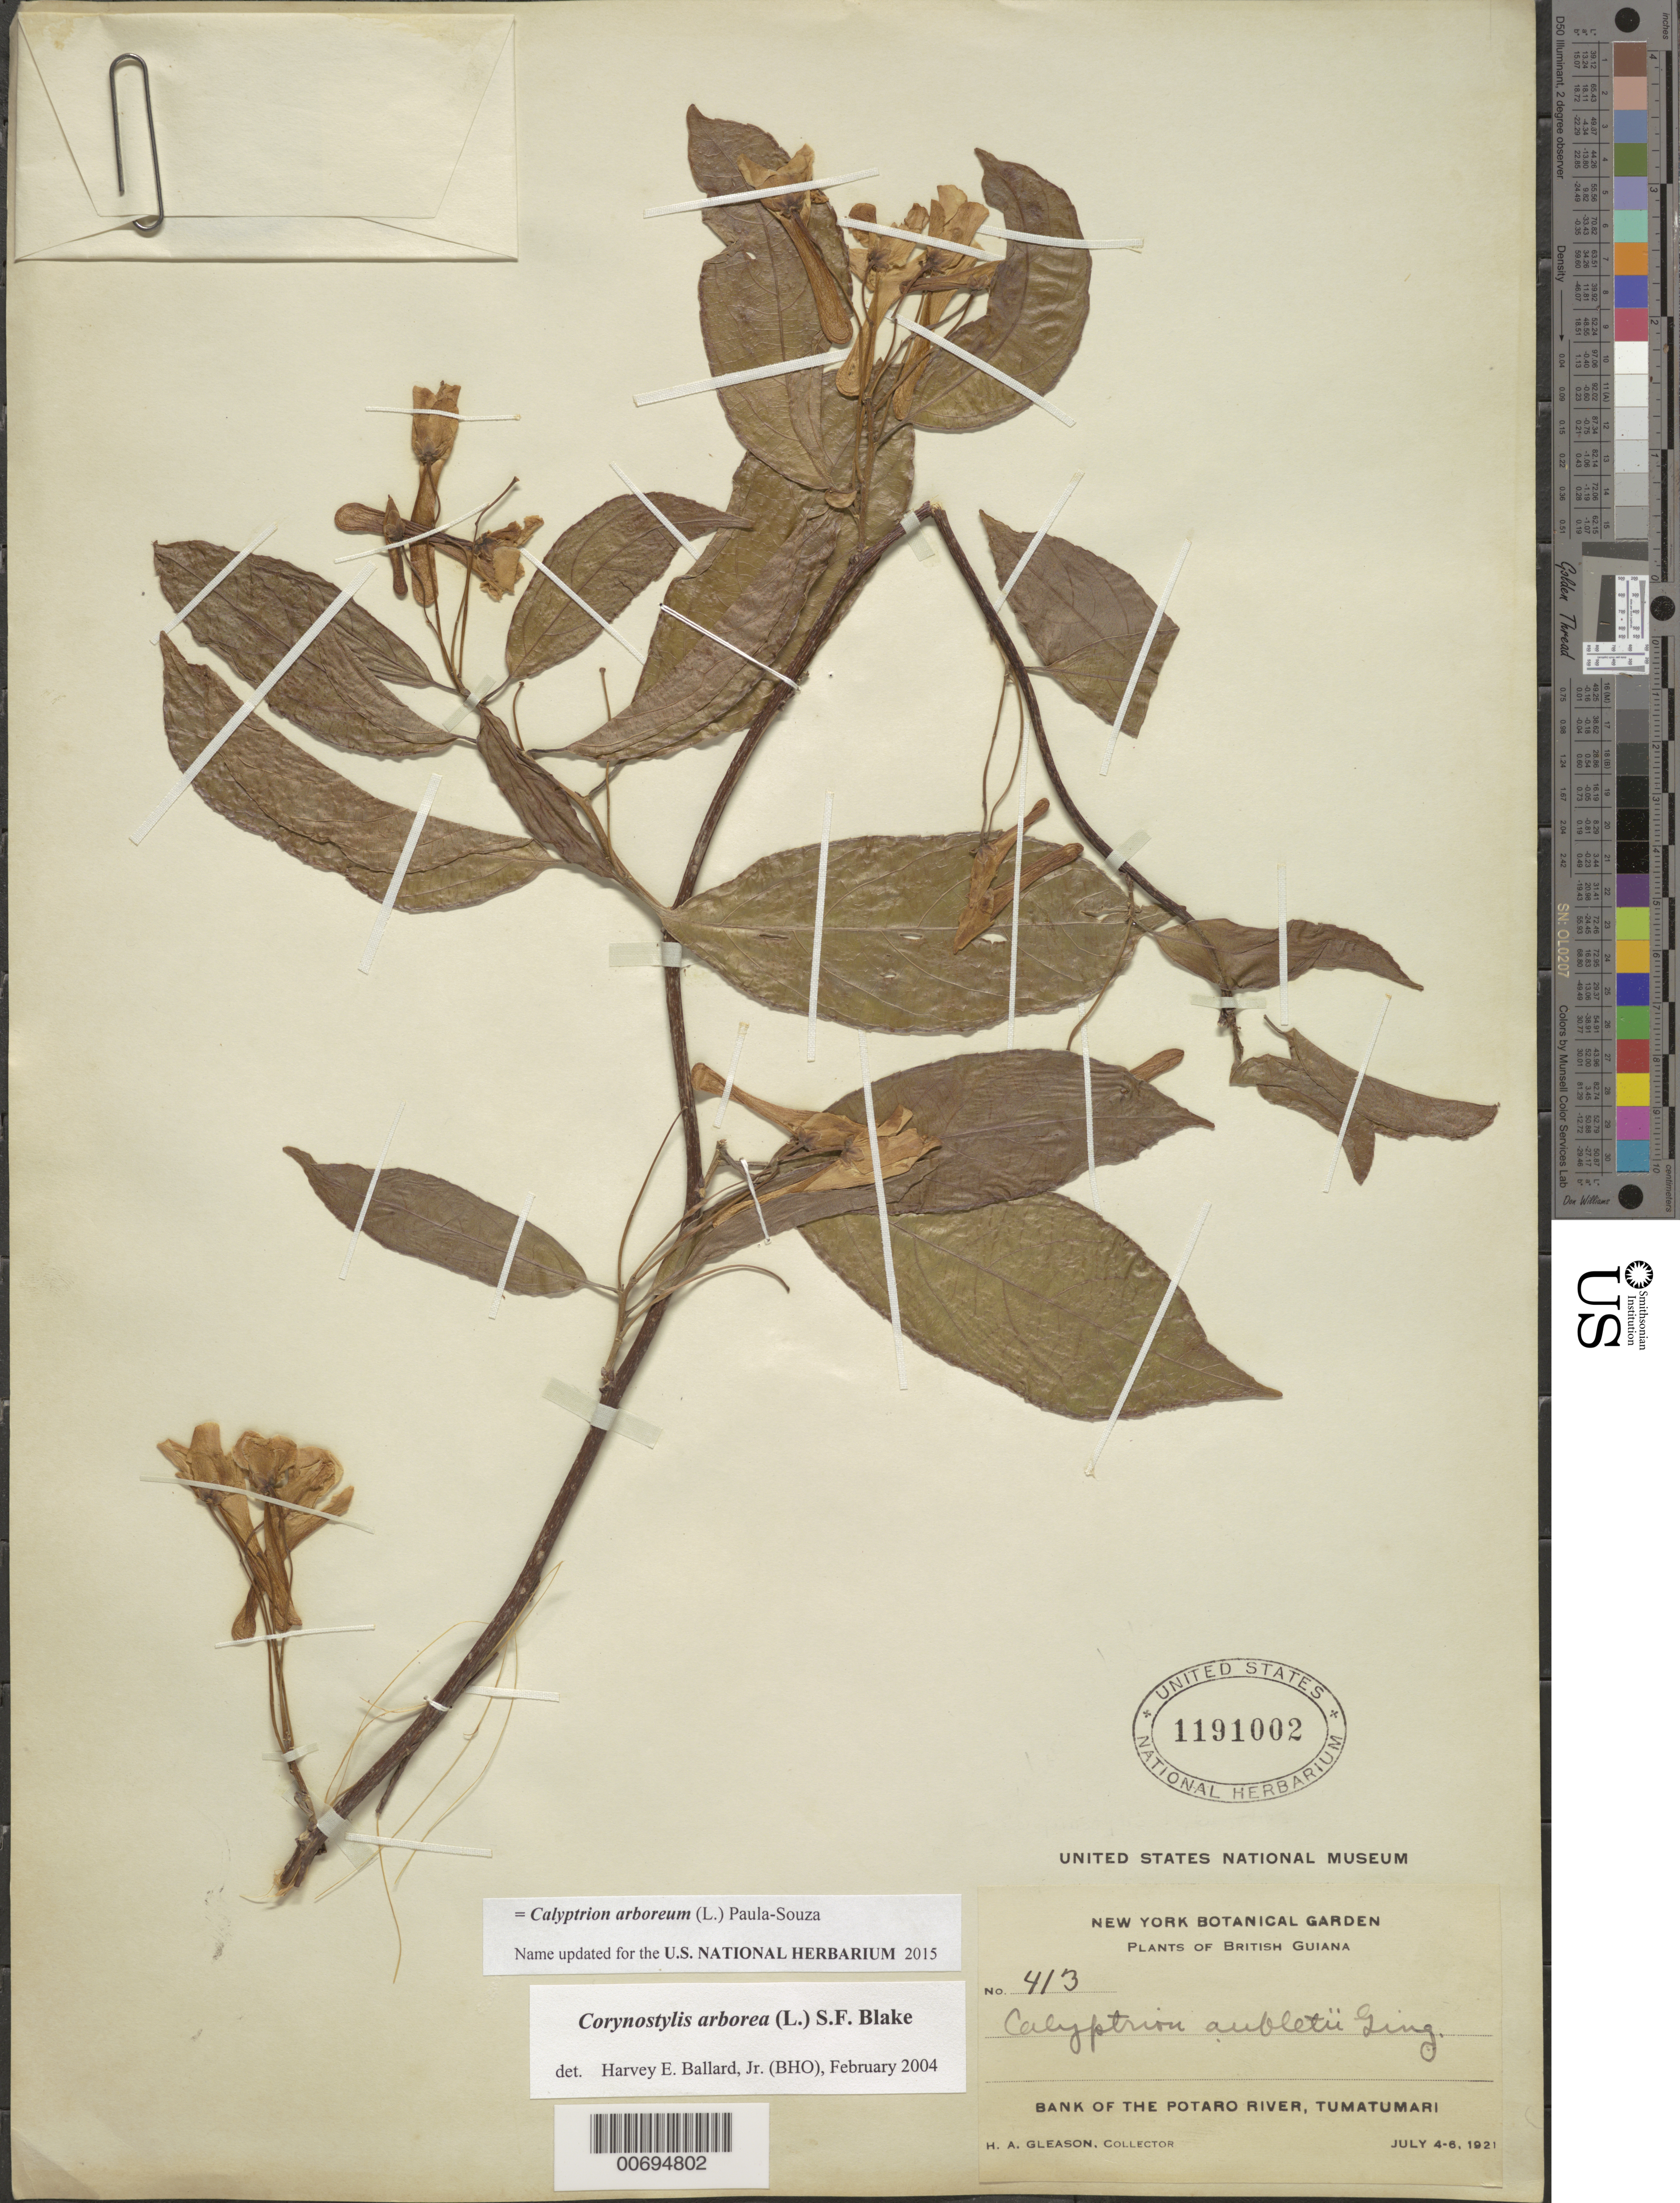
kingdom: Plantae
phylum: Tracheophyta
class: Magnoliopsida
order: Malpighiales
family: Violaceae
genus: Calyptrion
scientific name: Calyptrion arboreum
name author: (L.) Paula-Souza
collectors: H. A. Gleason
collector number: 413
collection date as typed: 4-Jul-21 to 6-Jul-21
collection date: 1921-07-04/1921-07-06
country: Guyana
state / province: Potaro-Siparuni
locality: Tumatumari Village, Potaro R.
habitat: Riverbank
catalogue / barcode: US 1191002